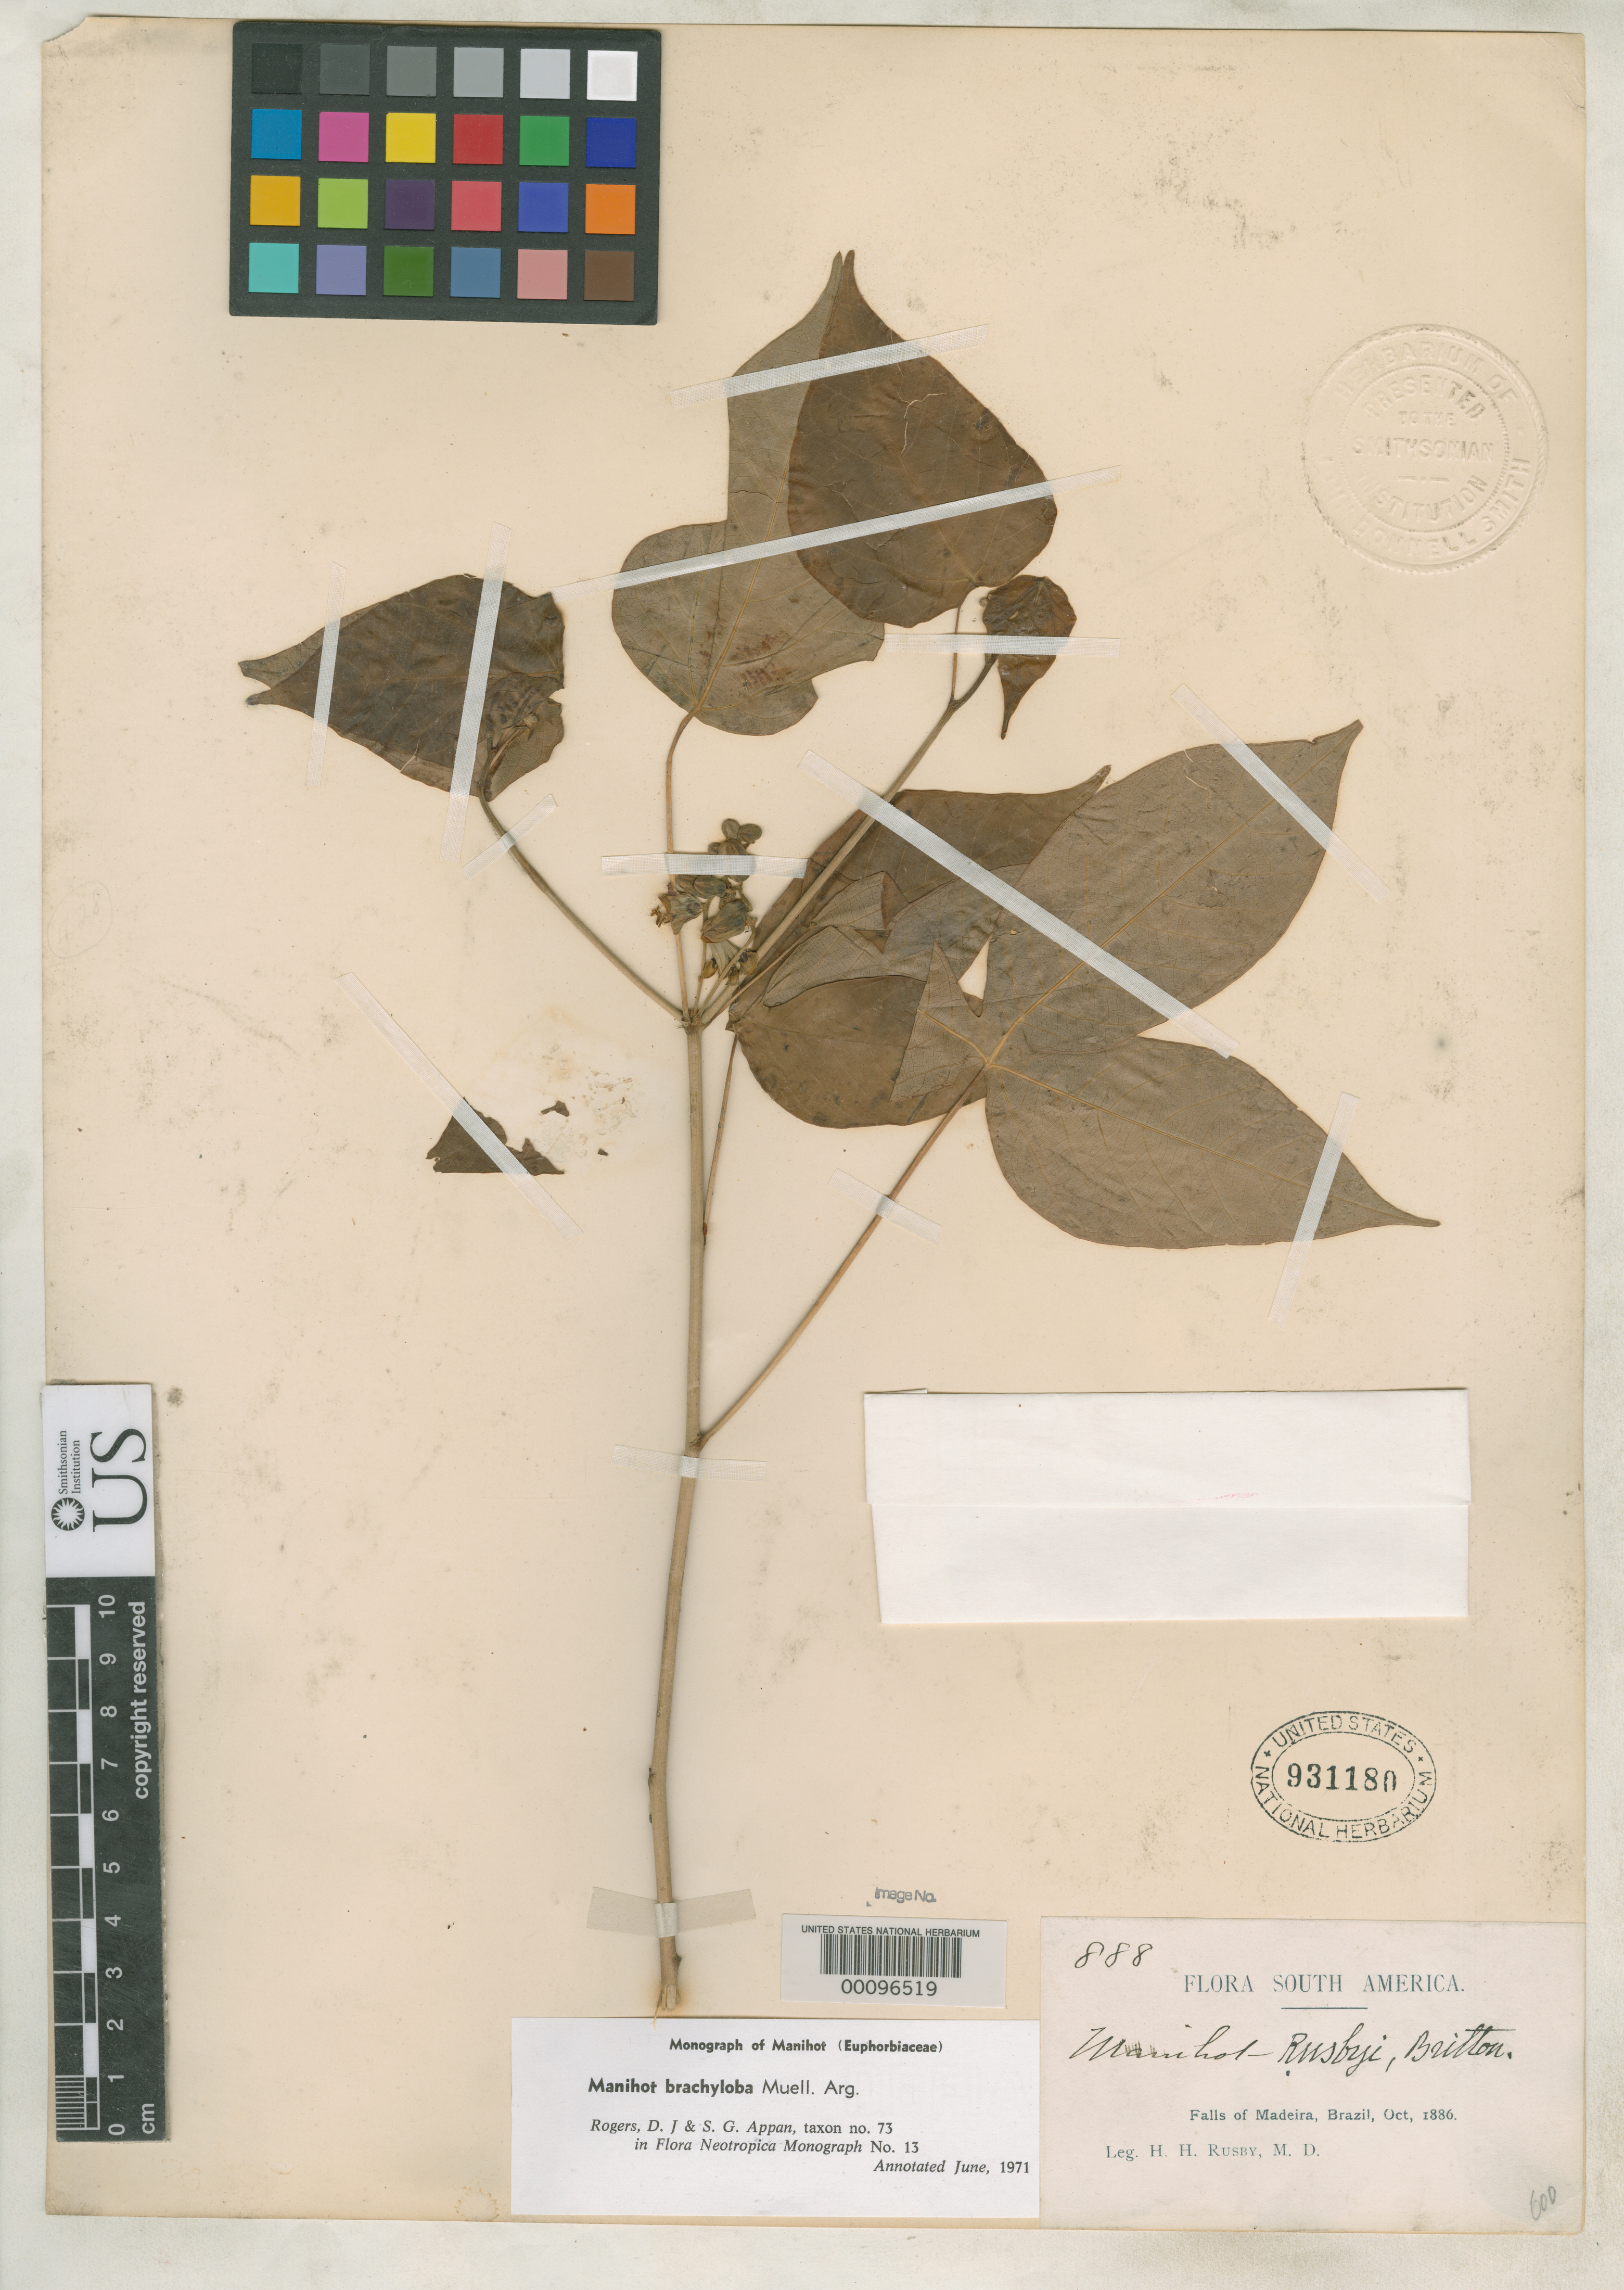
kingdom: Plantae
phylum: Tracheophyta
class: Magnoliopsida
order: Malpighiales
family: Euphorbiaceae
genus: Manihot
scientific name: Manihot rusbyi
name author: Britton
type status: Type Collection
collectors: H. H. Rusby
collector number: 888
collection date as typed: Oct 1886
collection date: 1886-10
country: Brazil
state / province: Rondônia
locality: Falls of Madeira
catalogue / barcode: US 931180